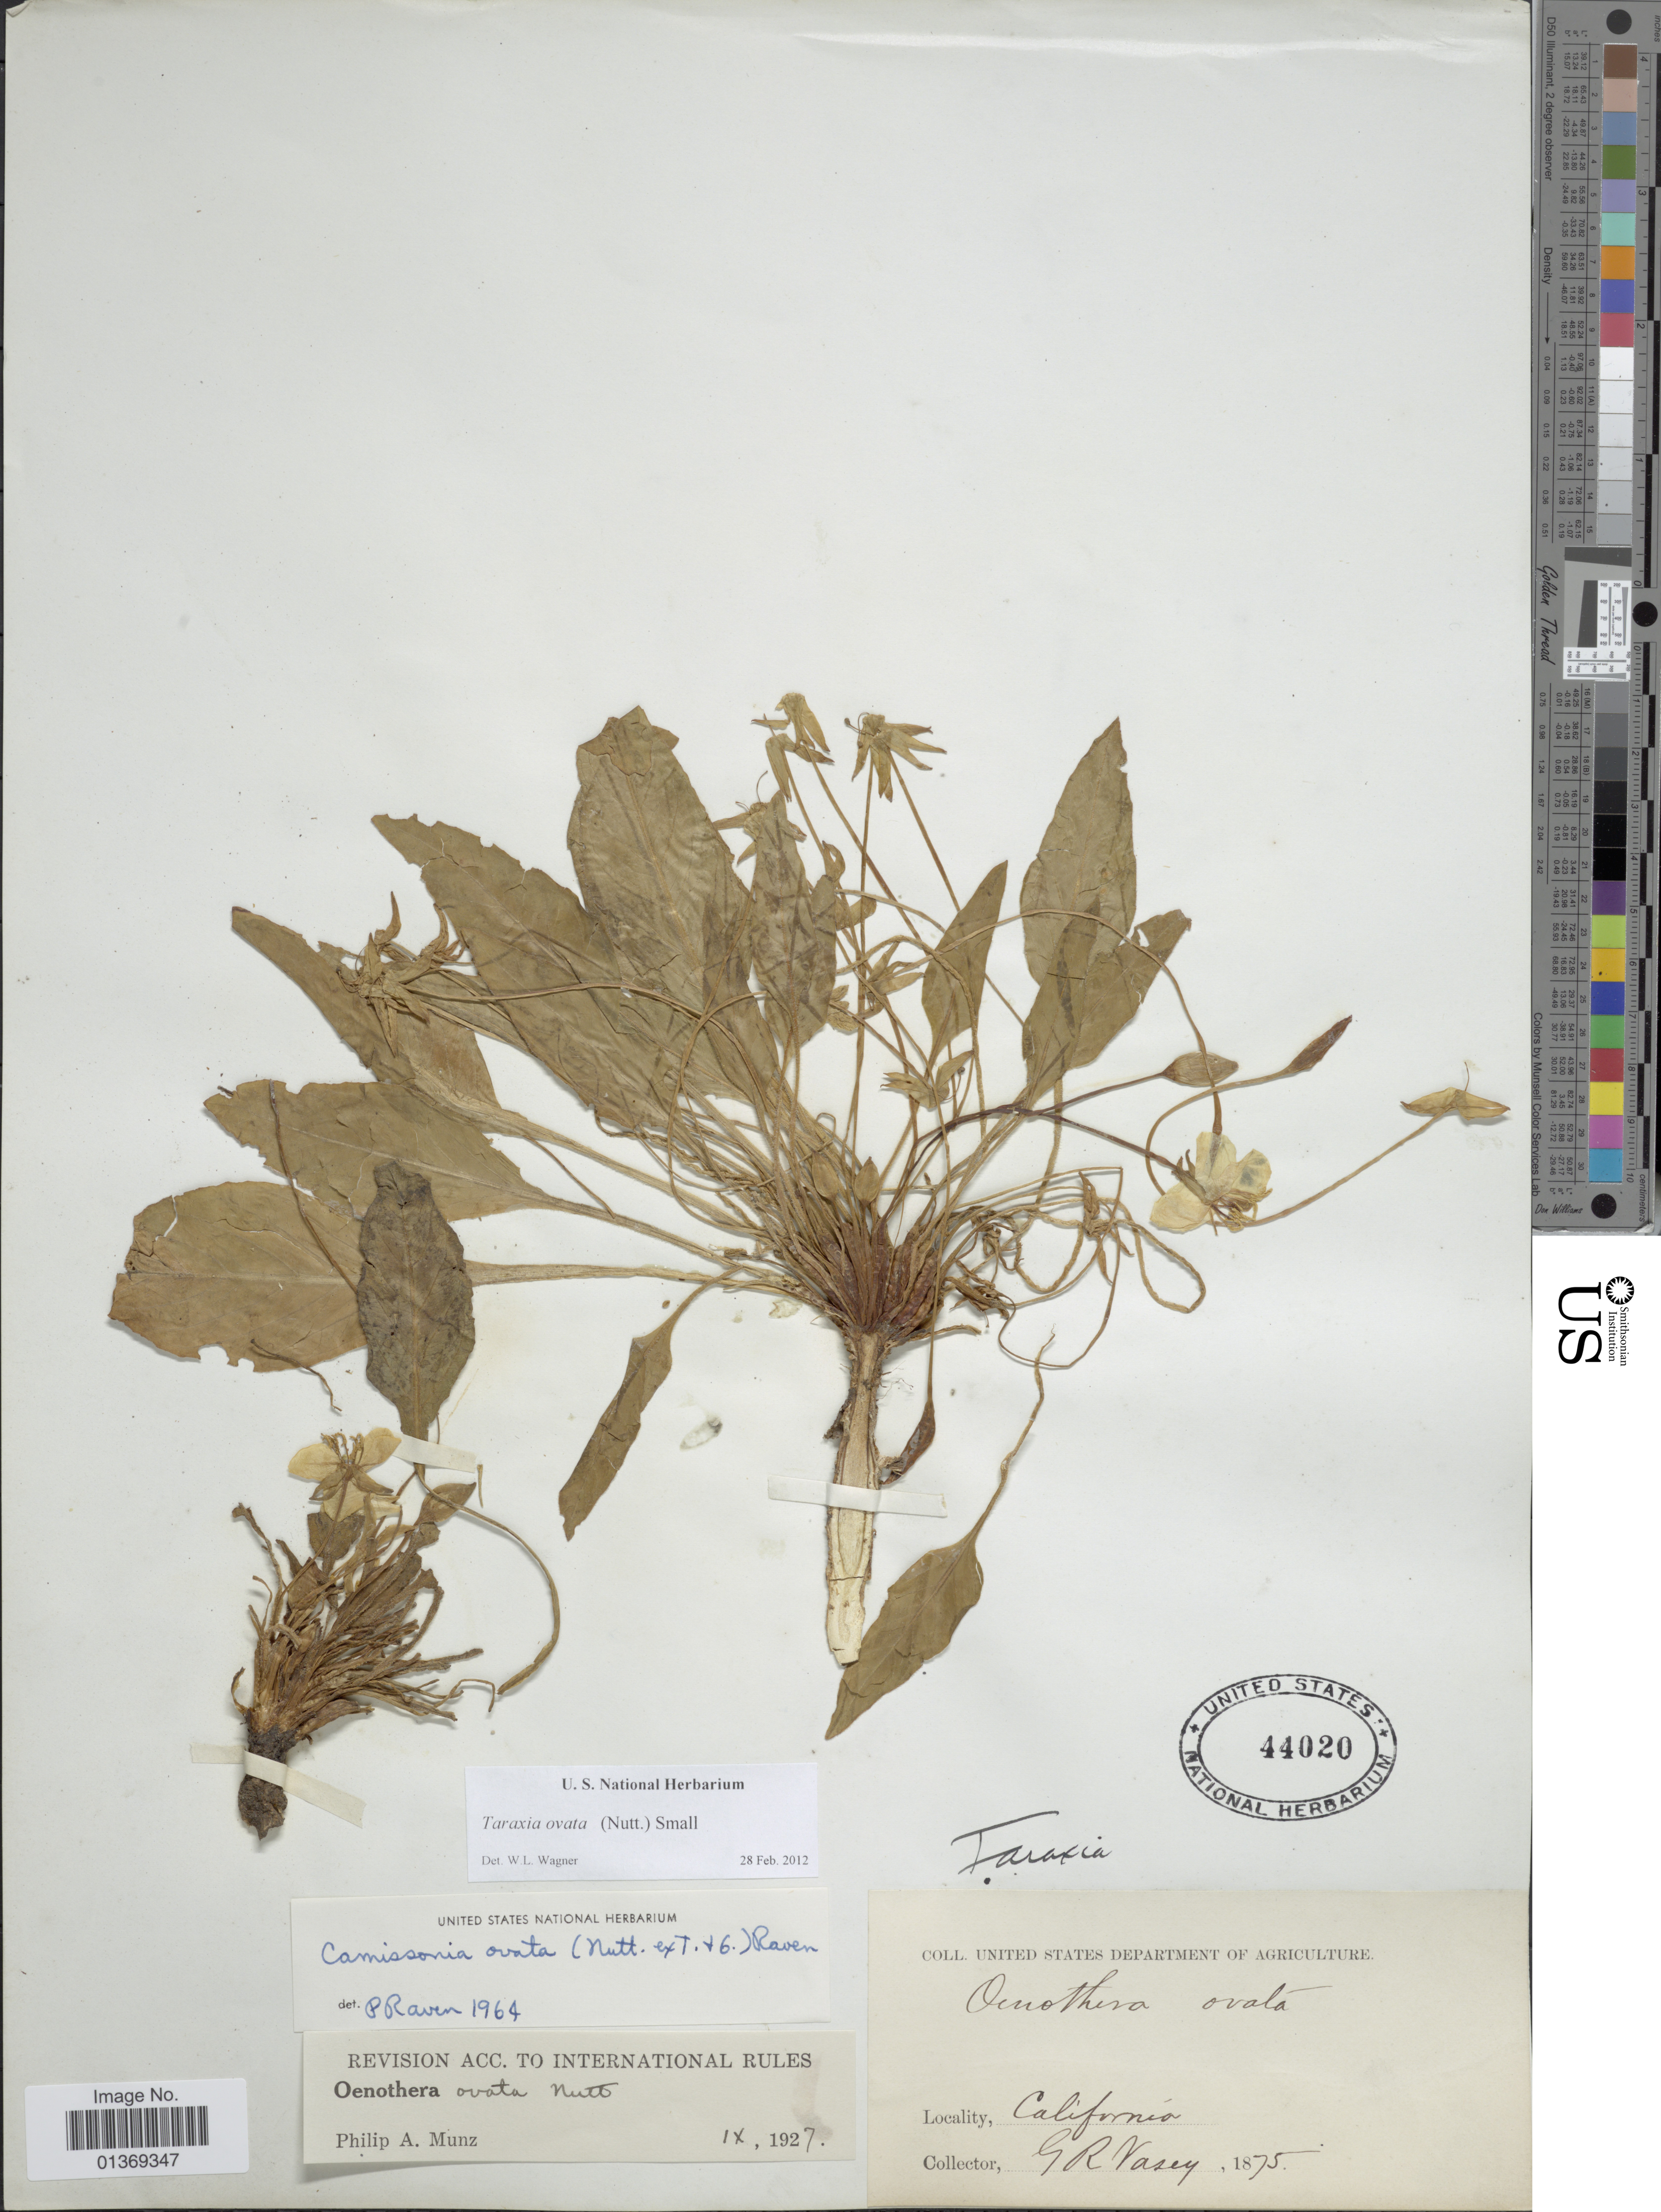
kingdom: Plantae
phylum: Tracheophyta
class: Magnoliopsida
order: Myrtales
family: Onagraceae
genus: Taraxia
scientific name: Taraxia ovata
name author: (Nutt.) Small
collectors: G. R. Vasey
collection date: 1875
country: United States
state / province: California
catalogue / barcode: US 44020